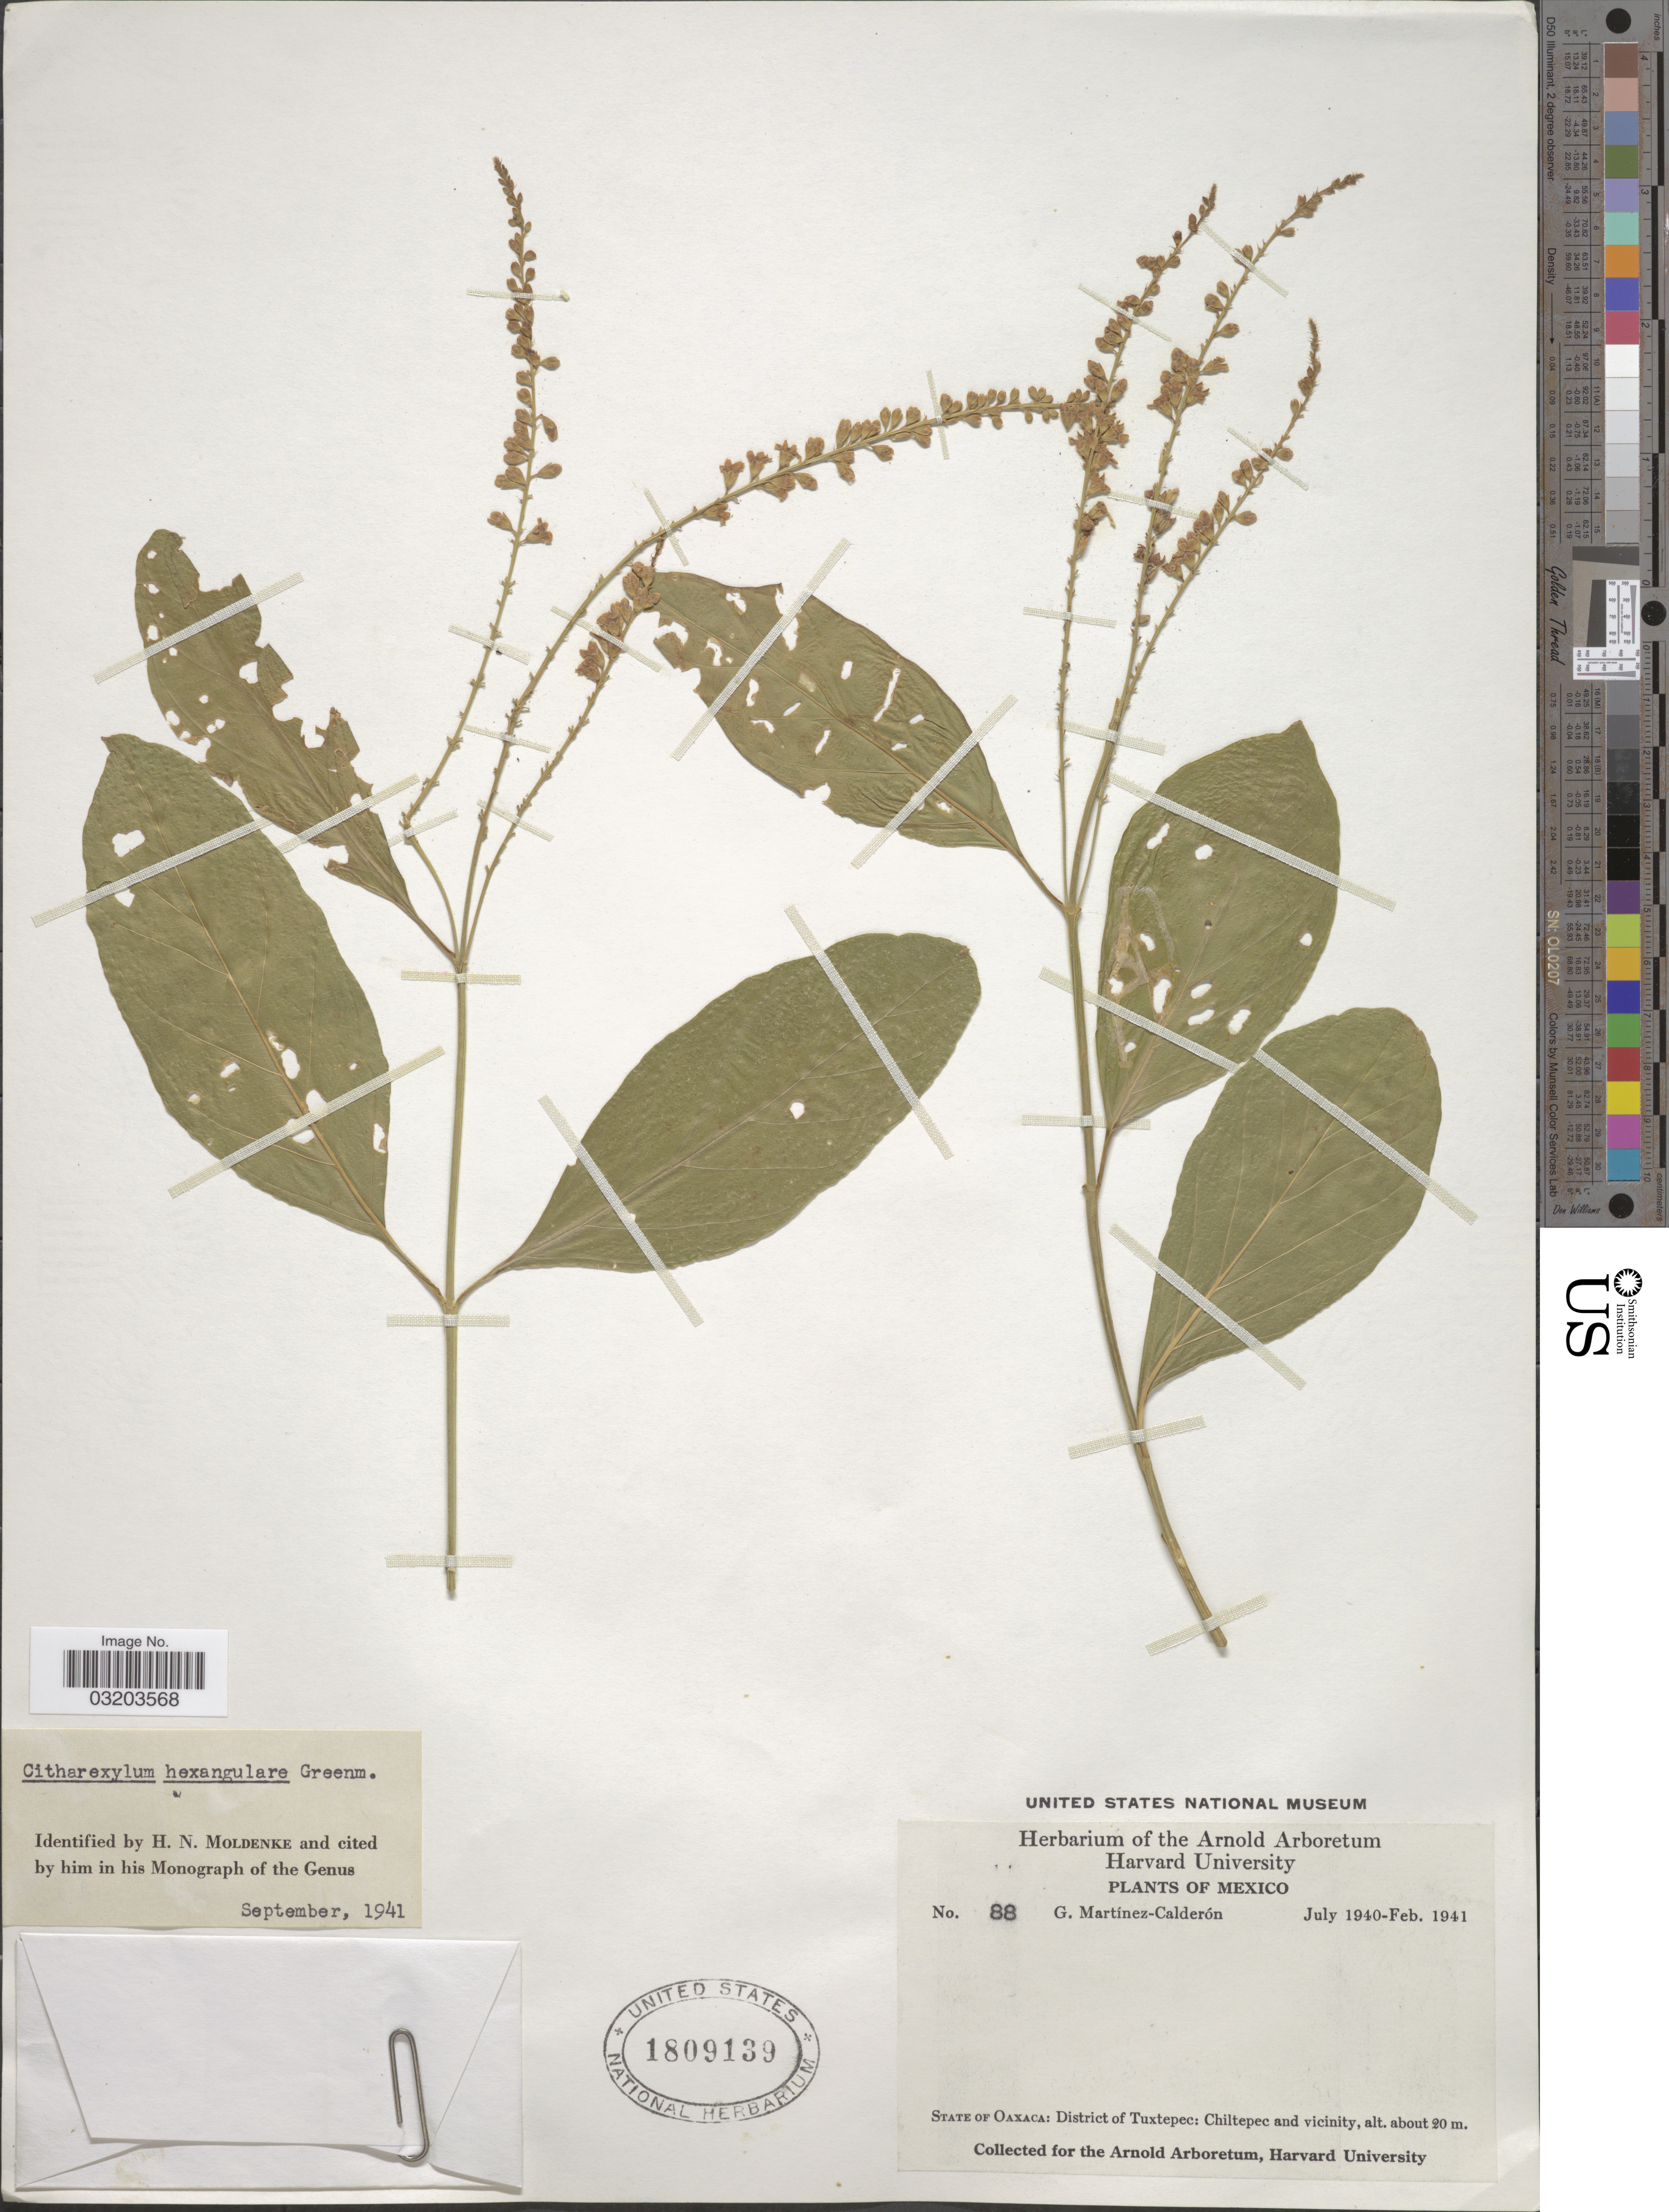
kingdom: Plantae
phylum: Tracheophyta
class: Magnoliopsida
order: Lamiales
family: Verbenaceae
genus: Citharexylum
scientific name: Citharexylum hexangulare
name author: Greenm.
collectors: G. Martinez-C.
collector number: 88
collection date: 1940-07/1941-02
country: Mexico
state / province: Oaxaca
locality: District of Tuxtepec: Chiltepec and vicinity.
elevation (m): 20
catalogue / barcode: US 1809139